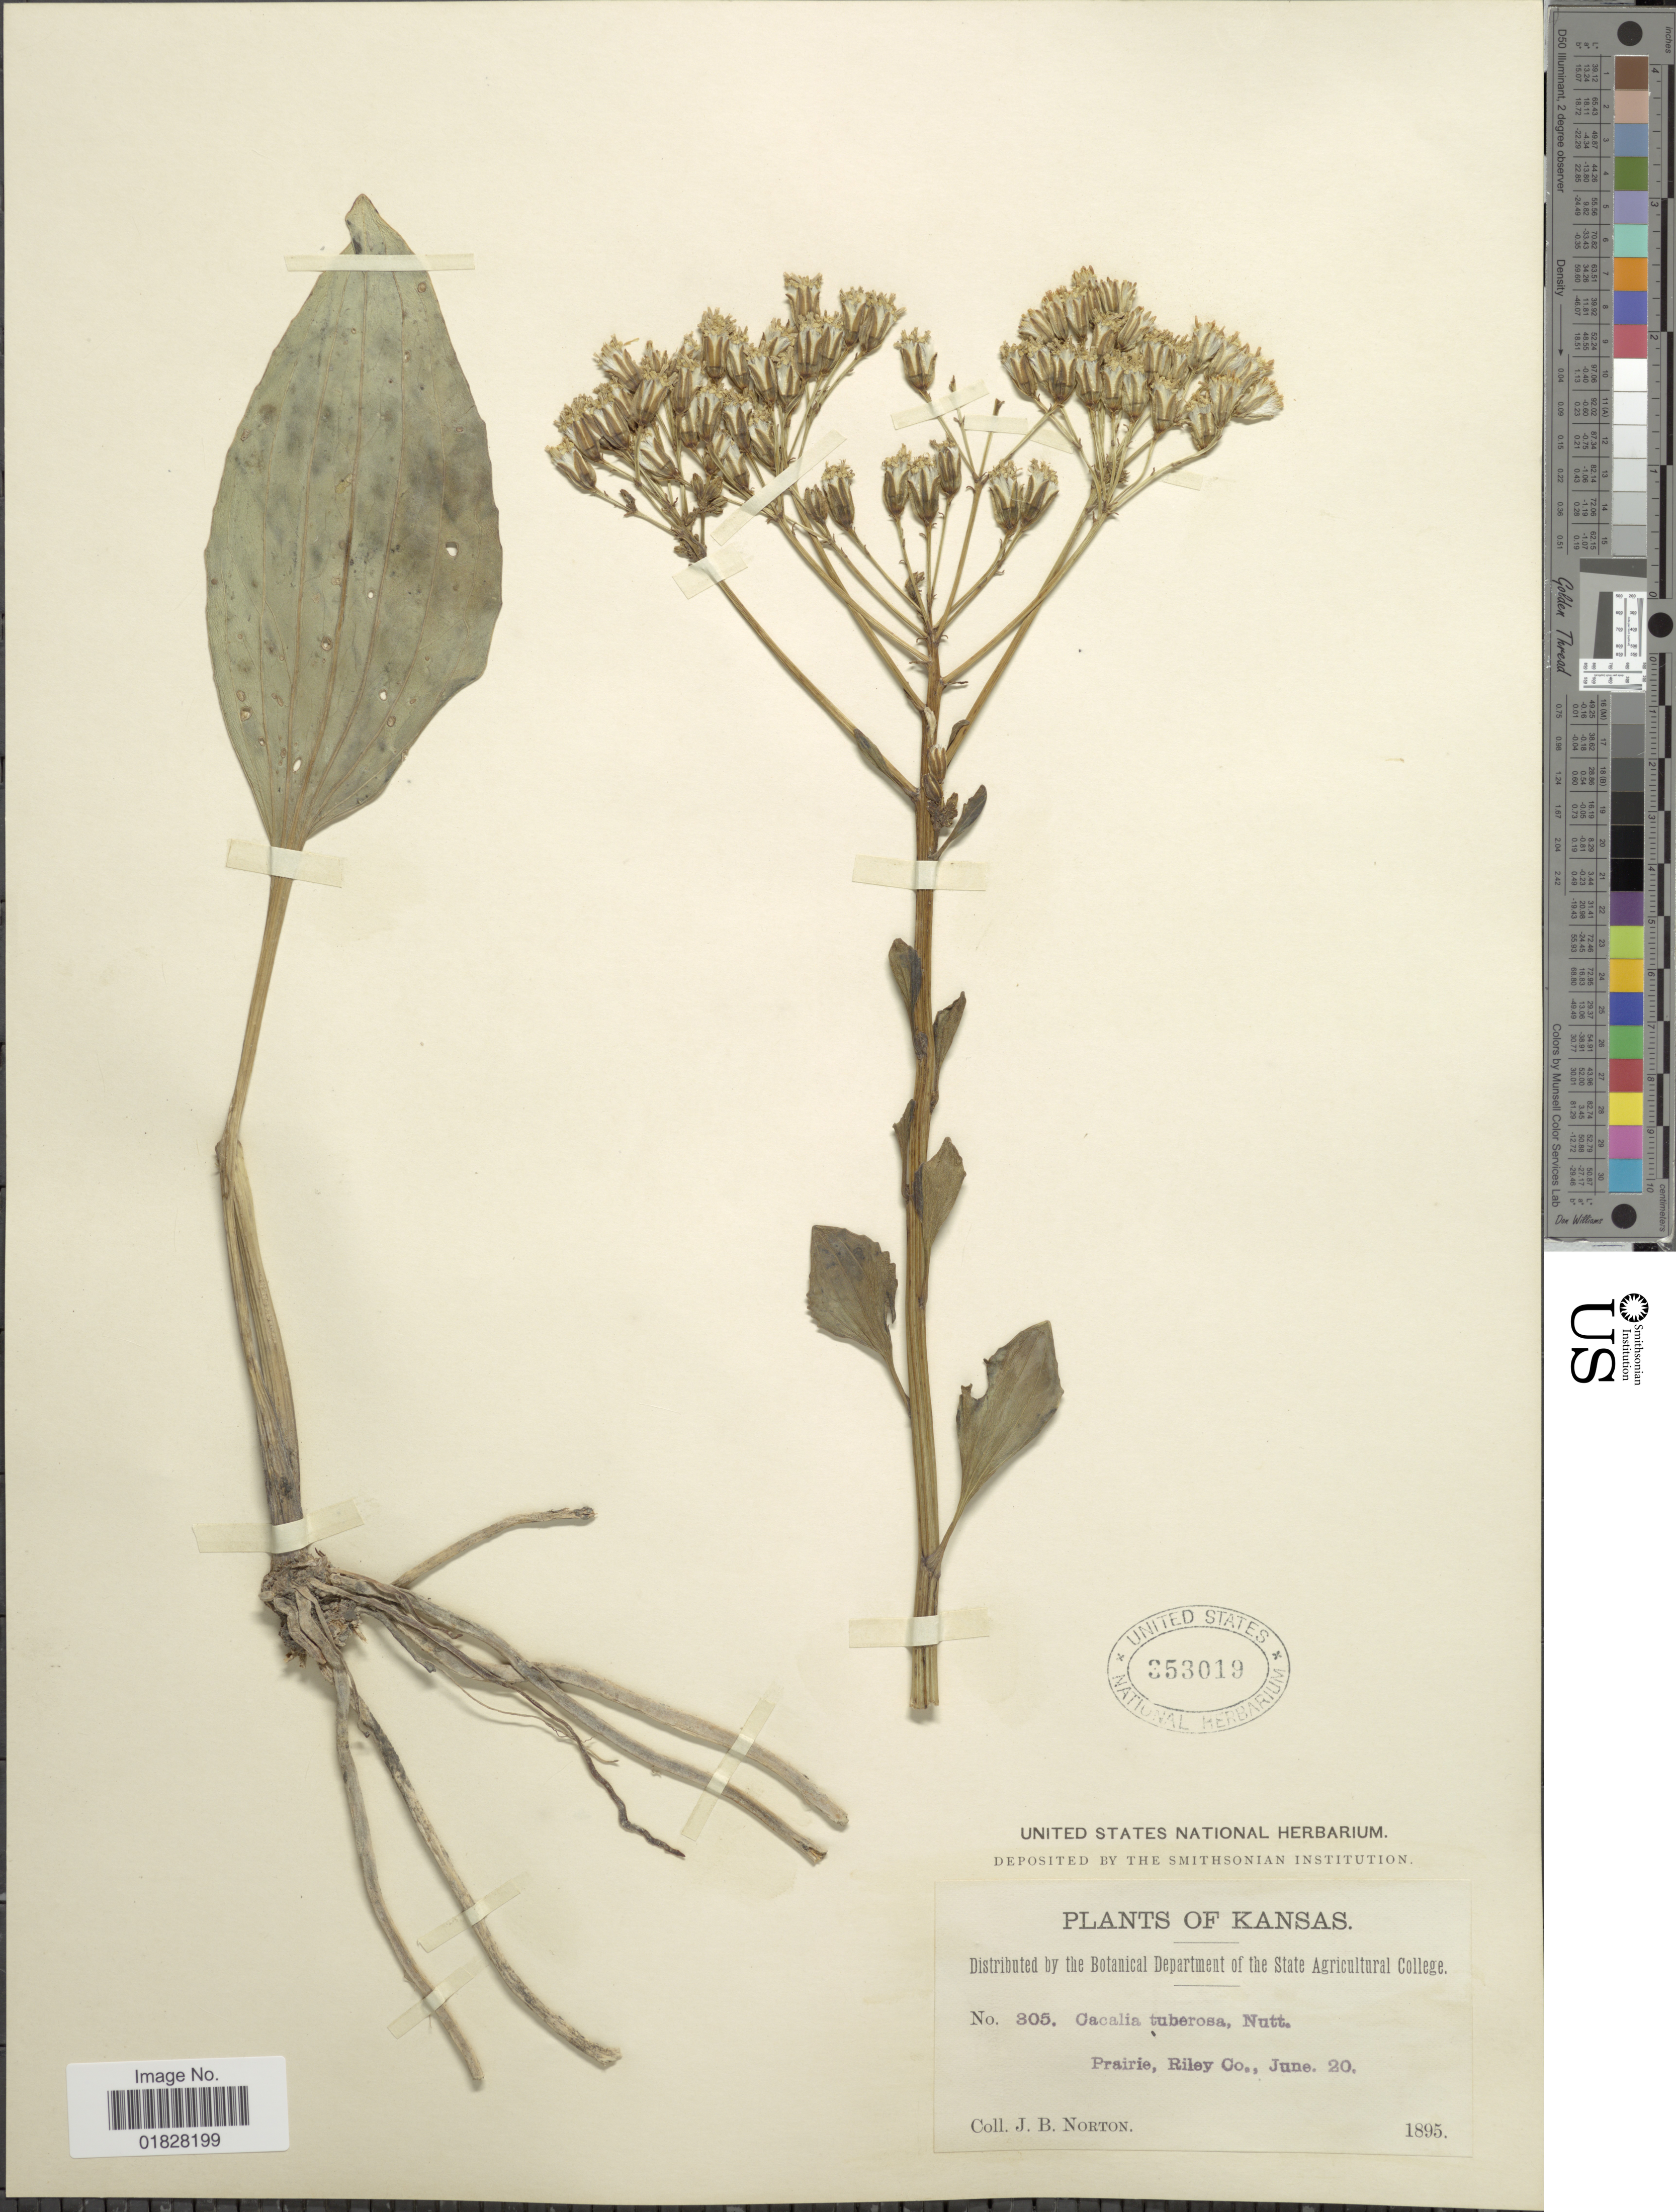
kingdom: Plantae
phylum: Tracheophyta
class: Magnoliopsida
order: Asterales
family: Asteraceae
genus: Arnoglossum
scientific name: Arnoglossum plantagineum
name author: Raf.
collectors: J. B. Norton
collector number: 305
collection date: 1895-06-20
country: United States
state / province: Kansas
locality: Prairie, Riley Co.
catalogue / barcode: US 353019